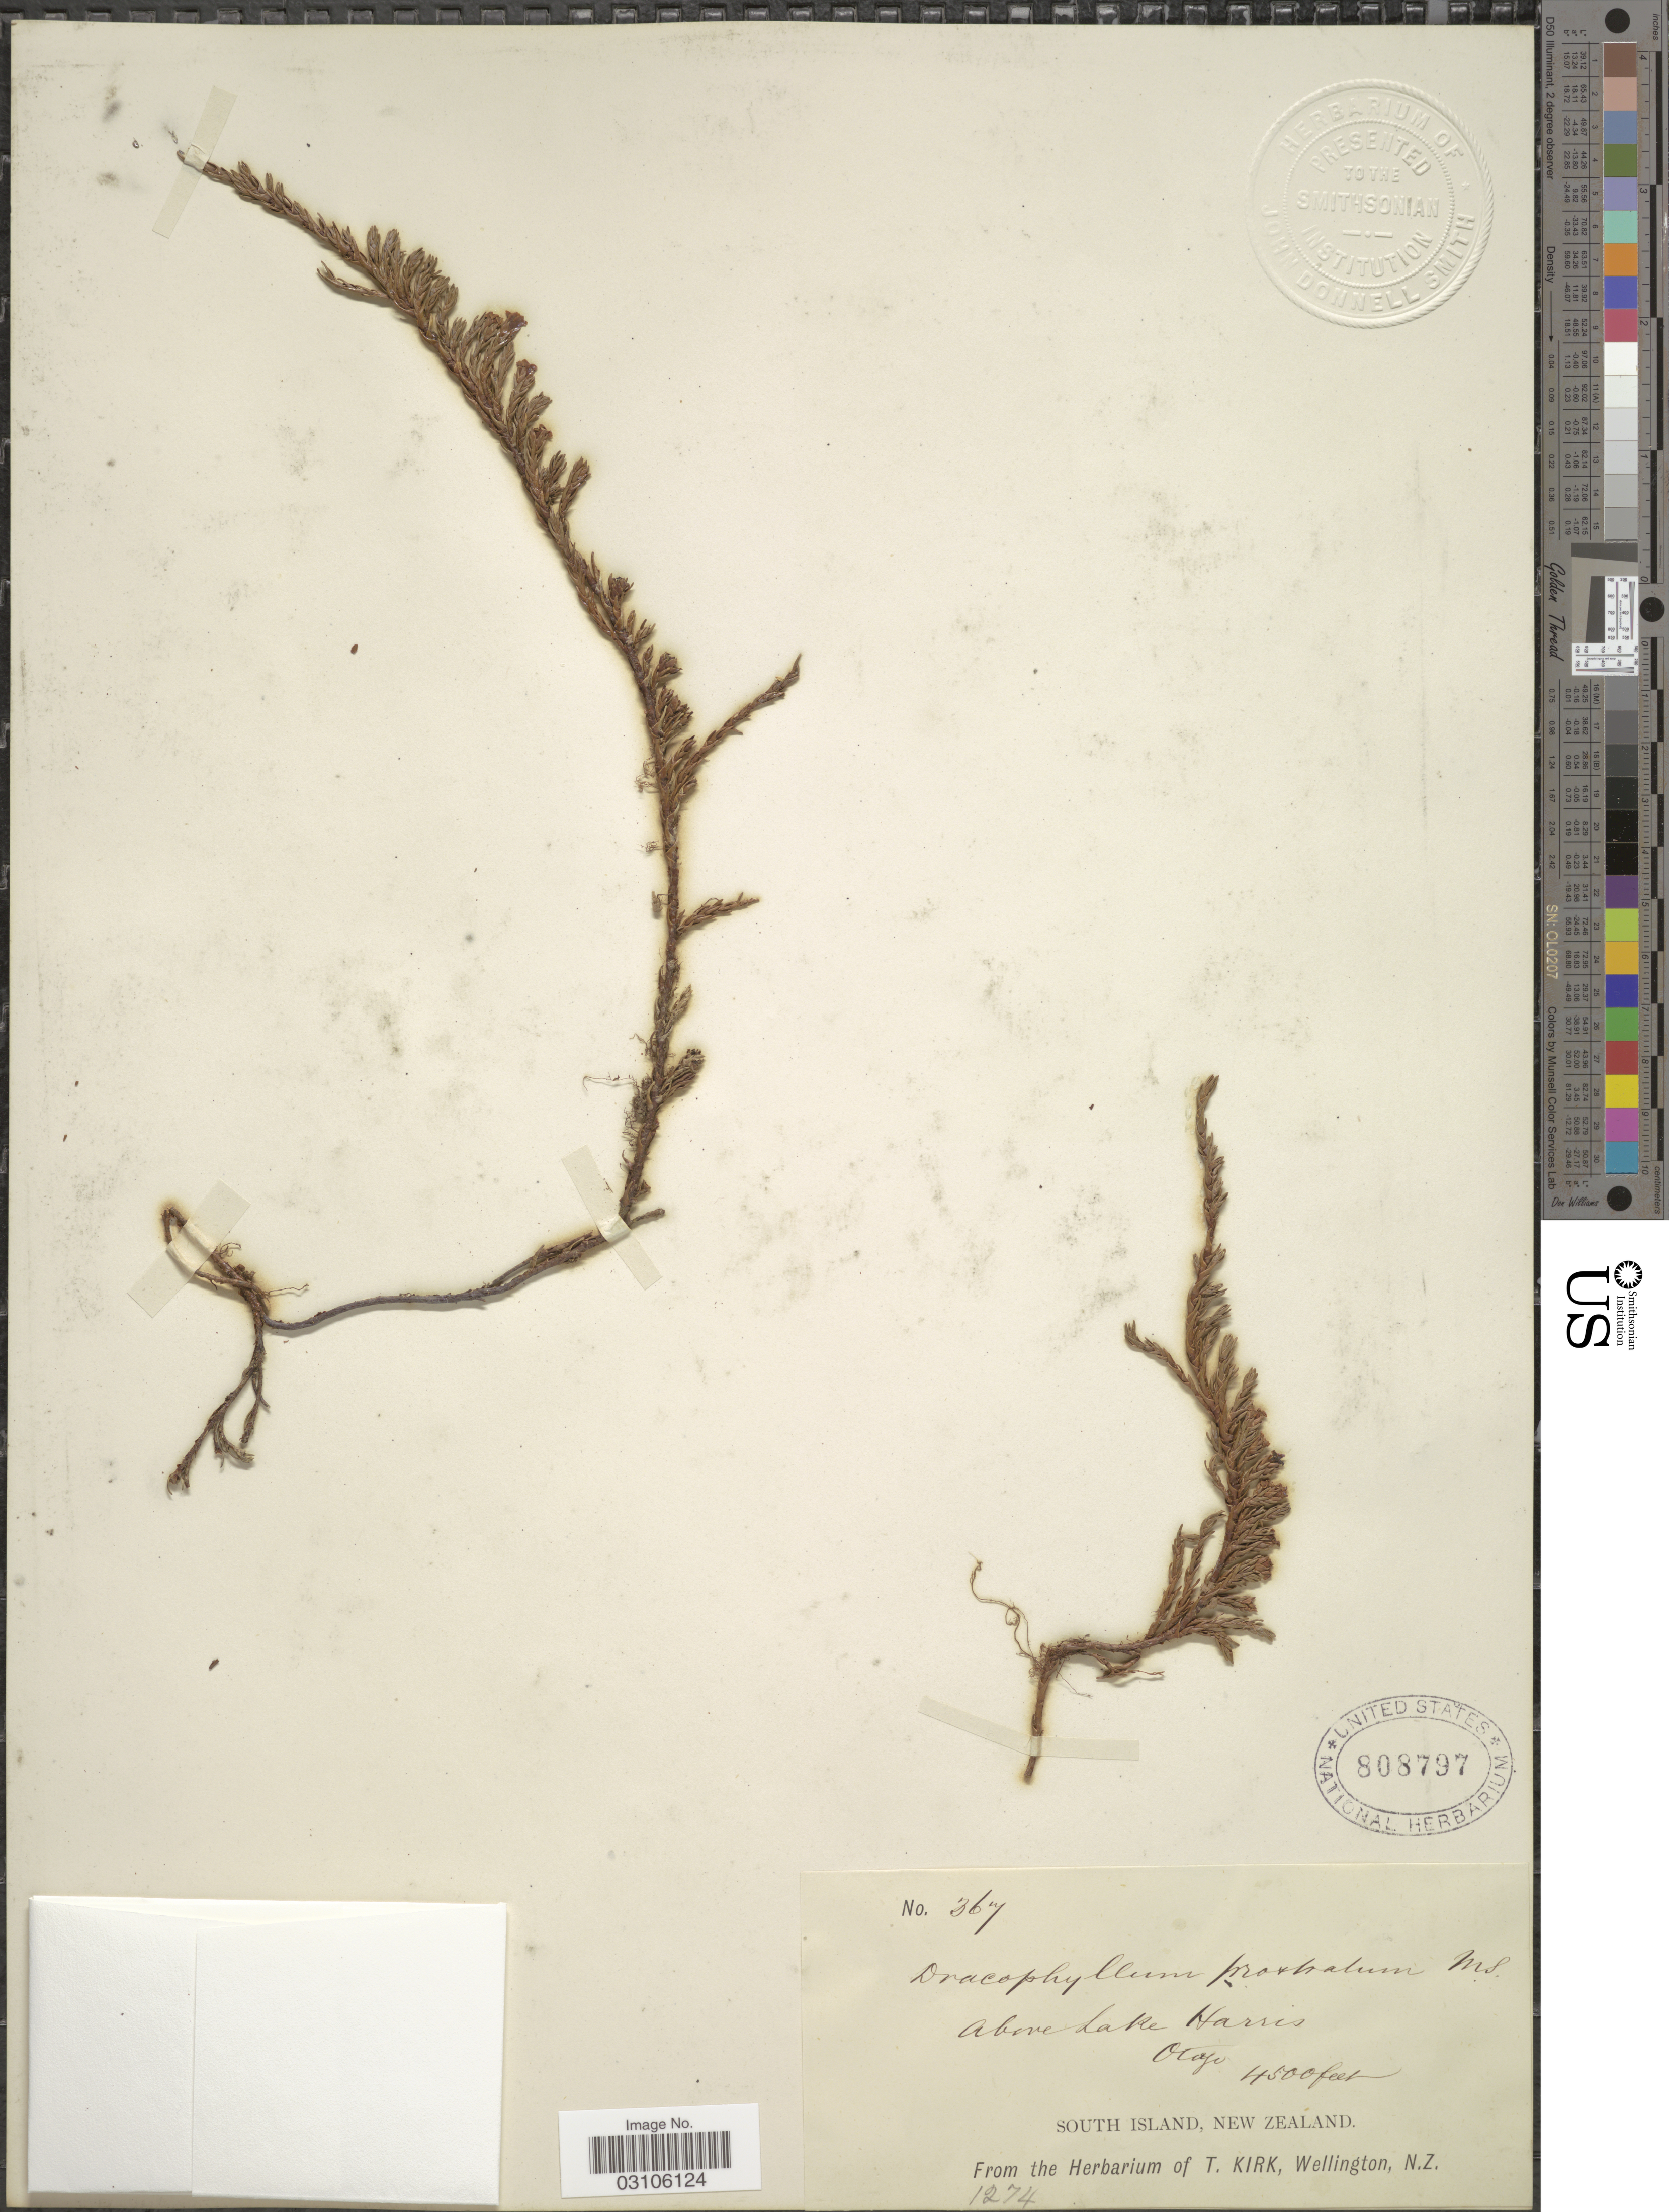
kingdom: Plantae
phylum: Tracheophyta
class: Magnoliopsida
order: Ericales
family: Ericaceae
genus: Dracophyllum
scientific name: Dracophyllum prostratum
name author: Kirk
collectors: ex herb. T. Kirk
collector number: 367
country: New Zealand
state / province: Otago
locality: South Island. Above Lake Harris.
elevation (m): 1372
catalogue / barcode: US 808797